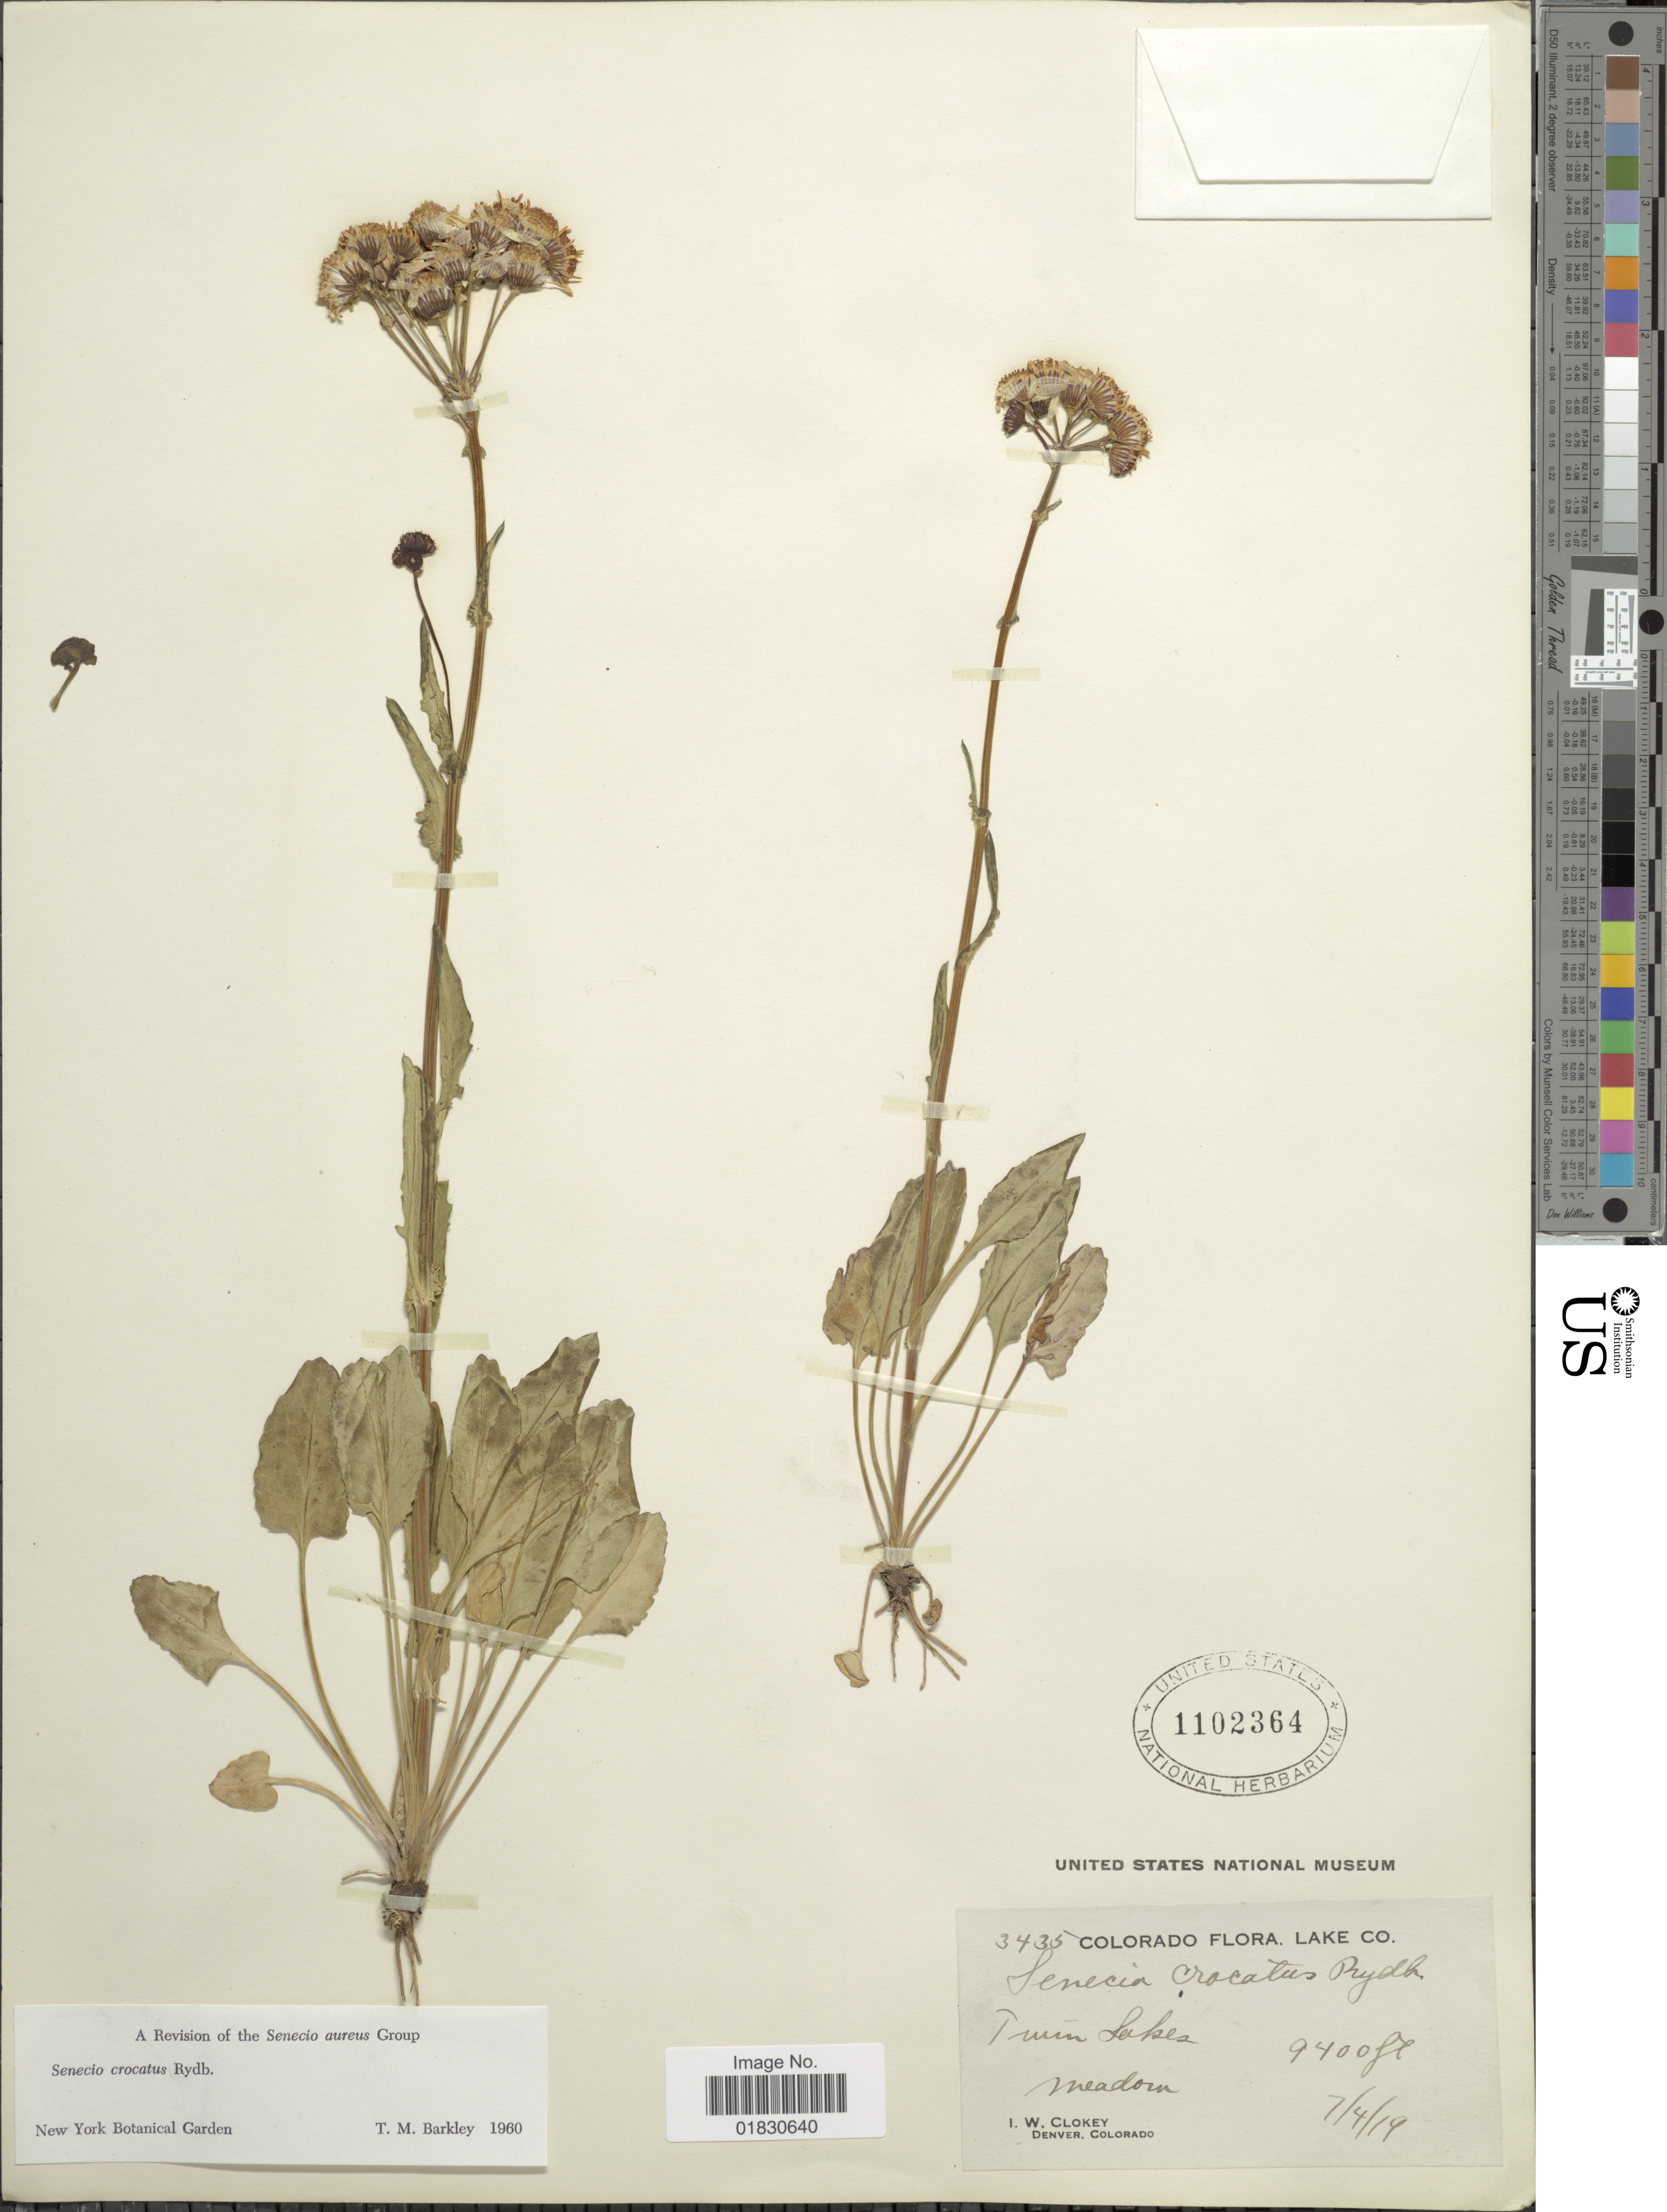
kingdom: Plantae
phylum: Tracheophyta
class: Magnoliopsida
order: Asterales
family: Asteraceae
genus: Packera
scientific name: Packera crocata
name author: (Rydb.) W.A. Weber & Á. Löve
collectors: I. W. Clokey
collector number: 3435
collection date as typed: Transcribed d/m/y: 4/7/19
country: United States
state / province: Colorado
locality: Lake Co., Twin Lakes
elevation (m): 2865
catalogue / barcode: US 1102364